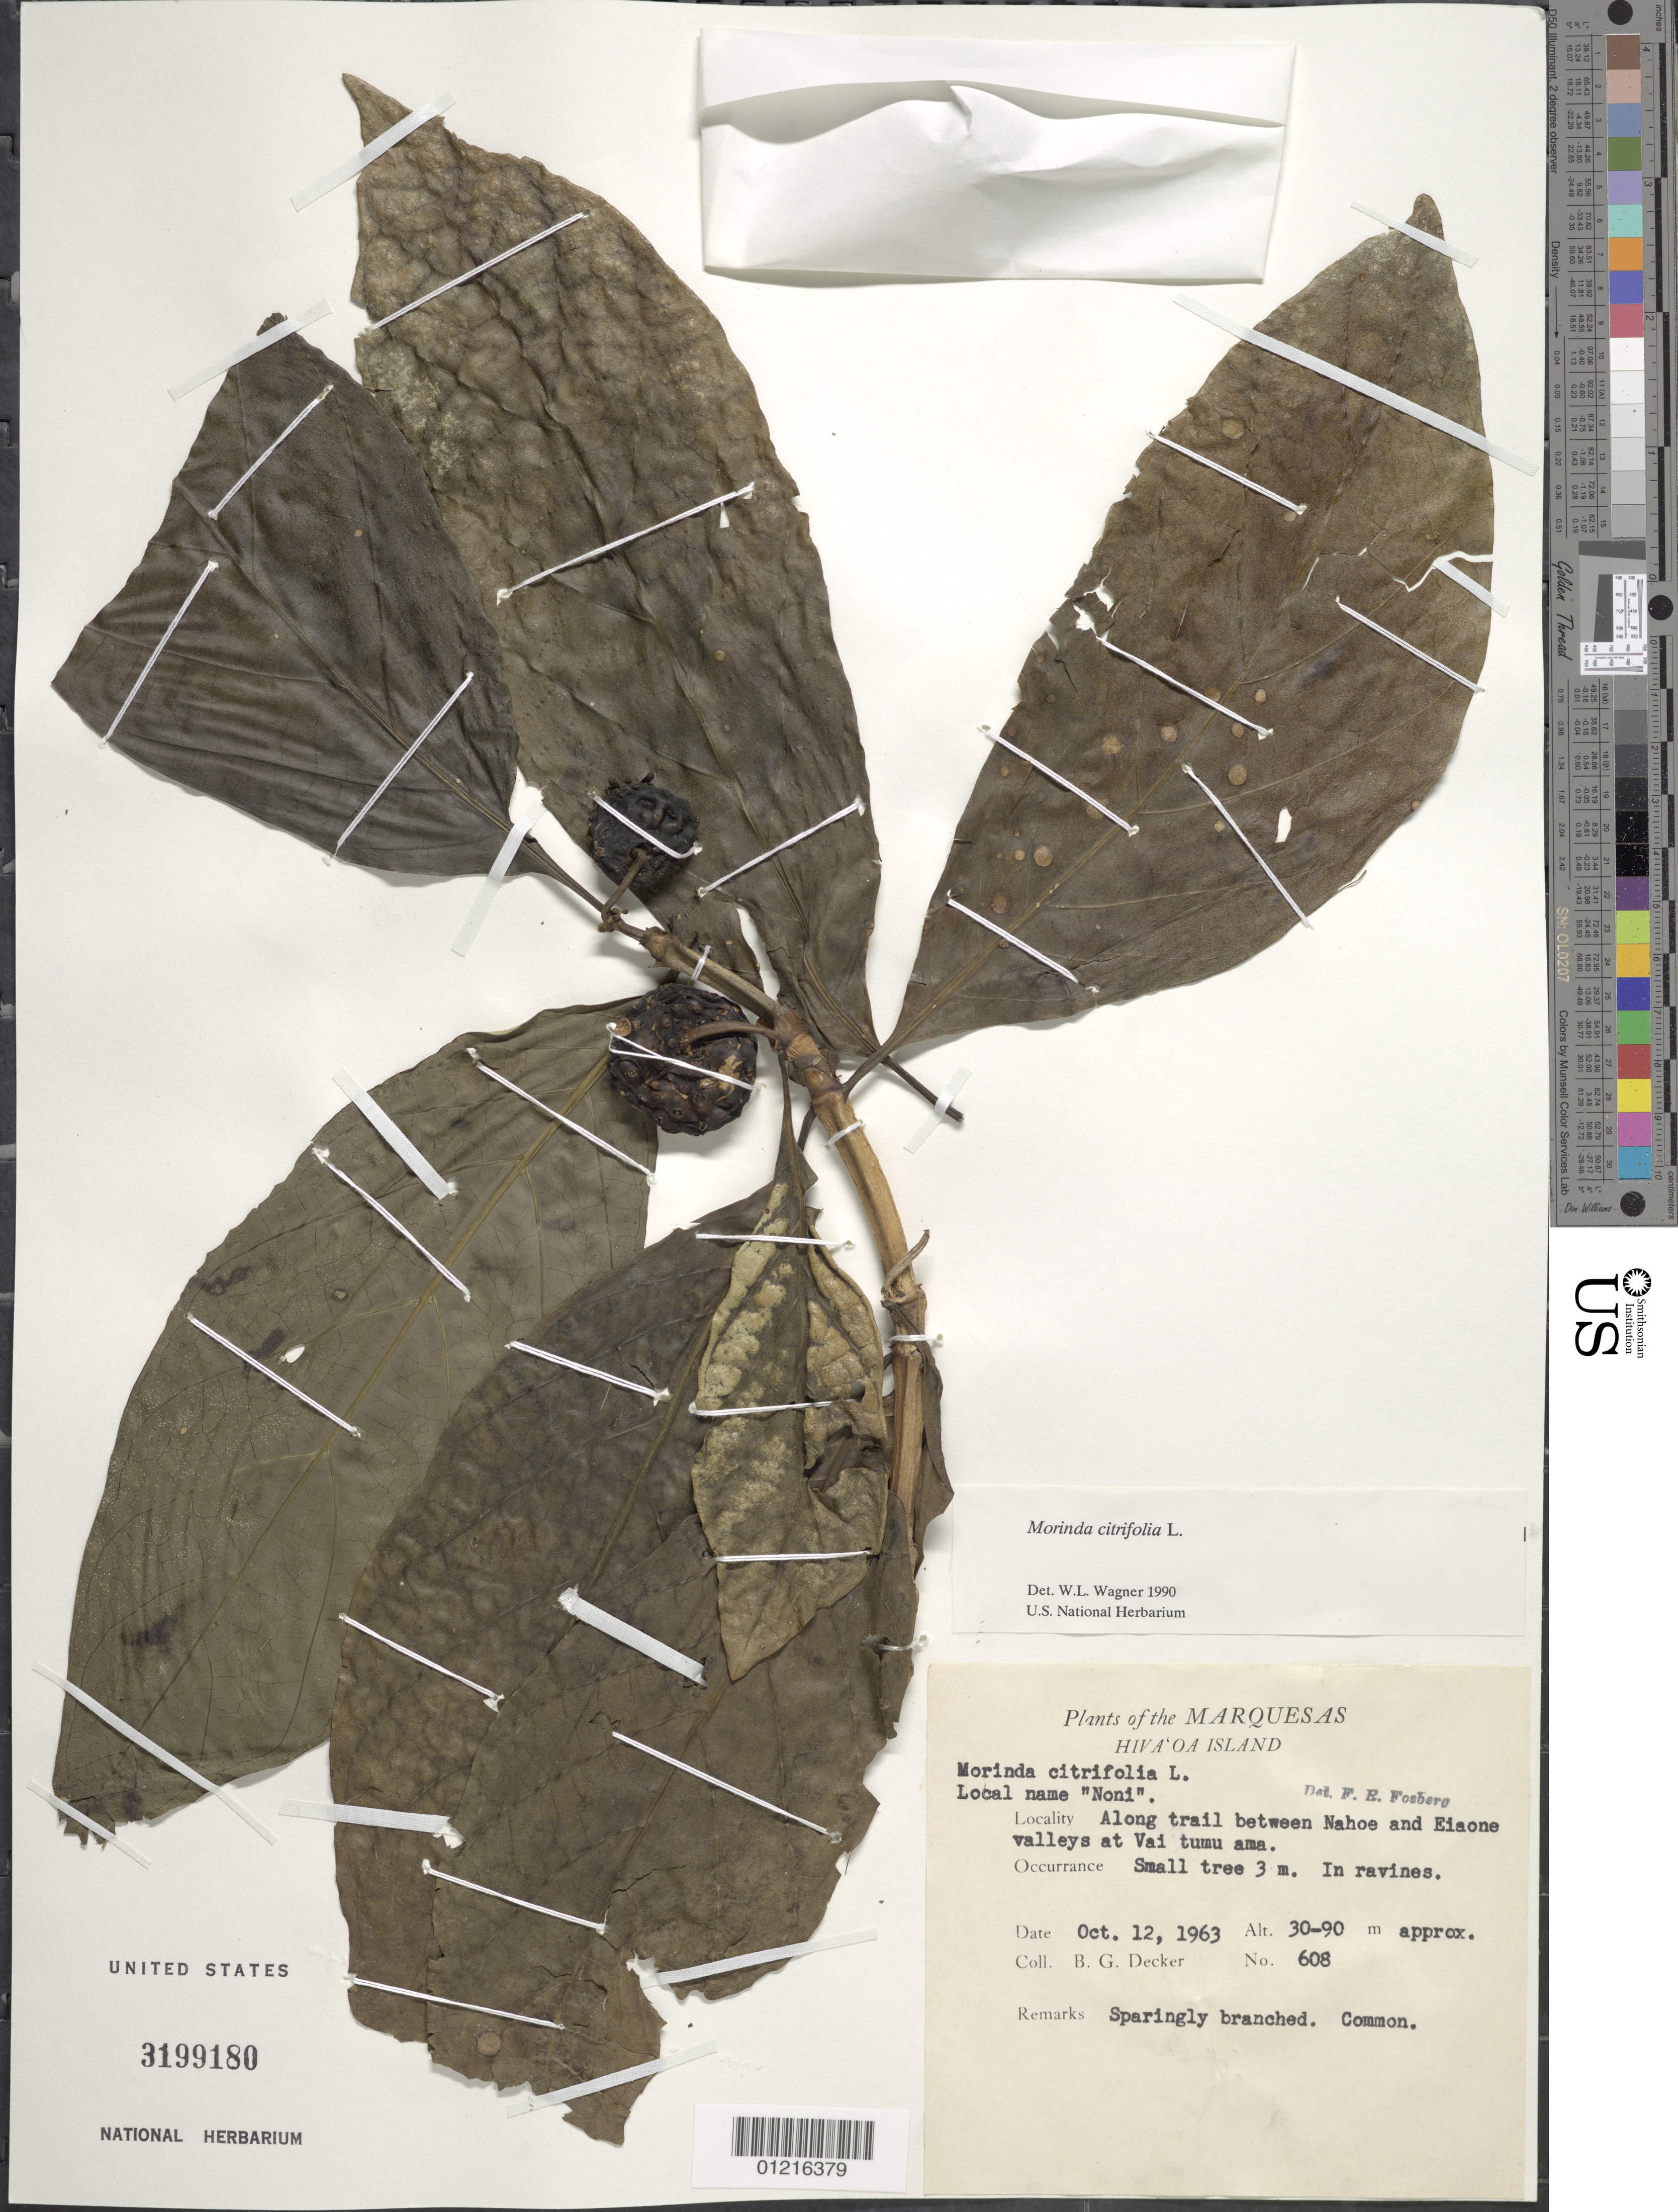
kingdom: Plantae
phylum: Tracheophyta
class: Magnoliopsida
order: Gentianales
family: Rubiaceae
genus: Morinda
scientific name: Morinda citrifolia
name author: L.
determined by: Wagner, W. L., (BOT), Smithsonian Institution - National Museum of Natural History (UNITED STATES)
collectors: B. G. Decker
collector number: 608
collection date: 1963-10-12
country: French Polynesia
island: Hiva Oa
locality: along trail between Nahoe and Eiaone valleys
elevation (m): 30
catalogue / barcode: US 3199180